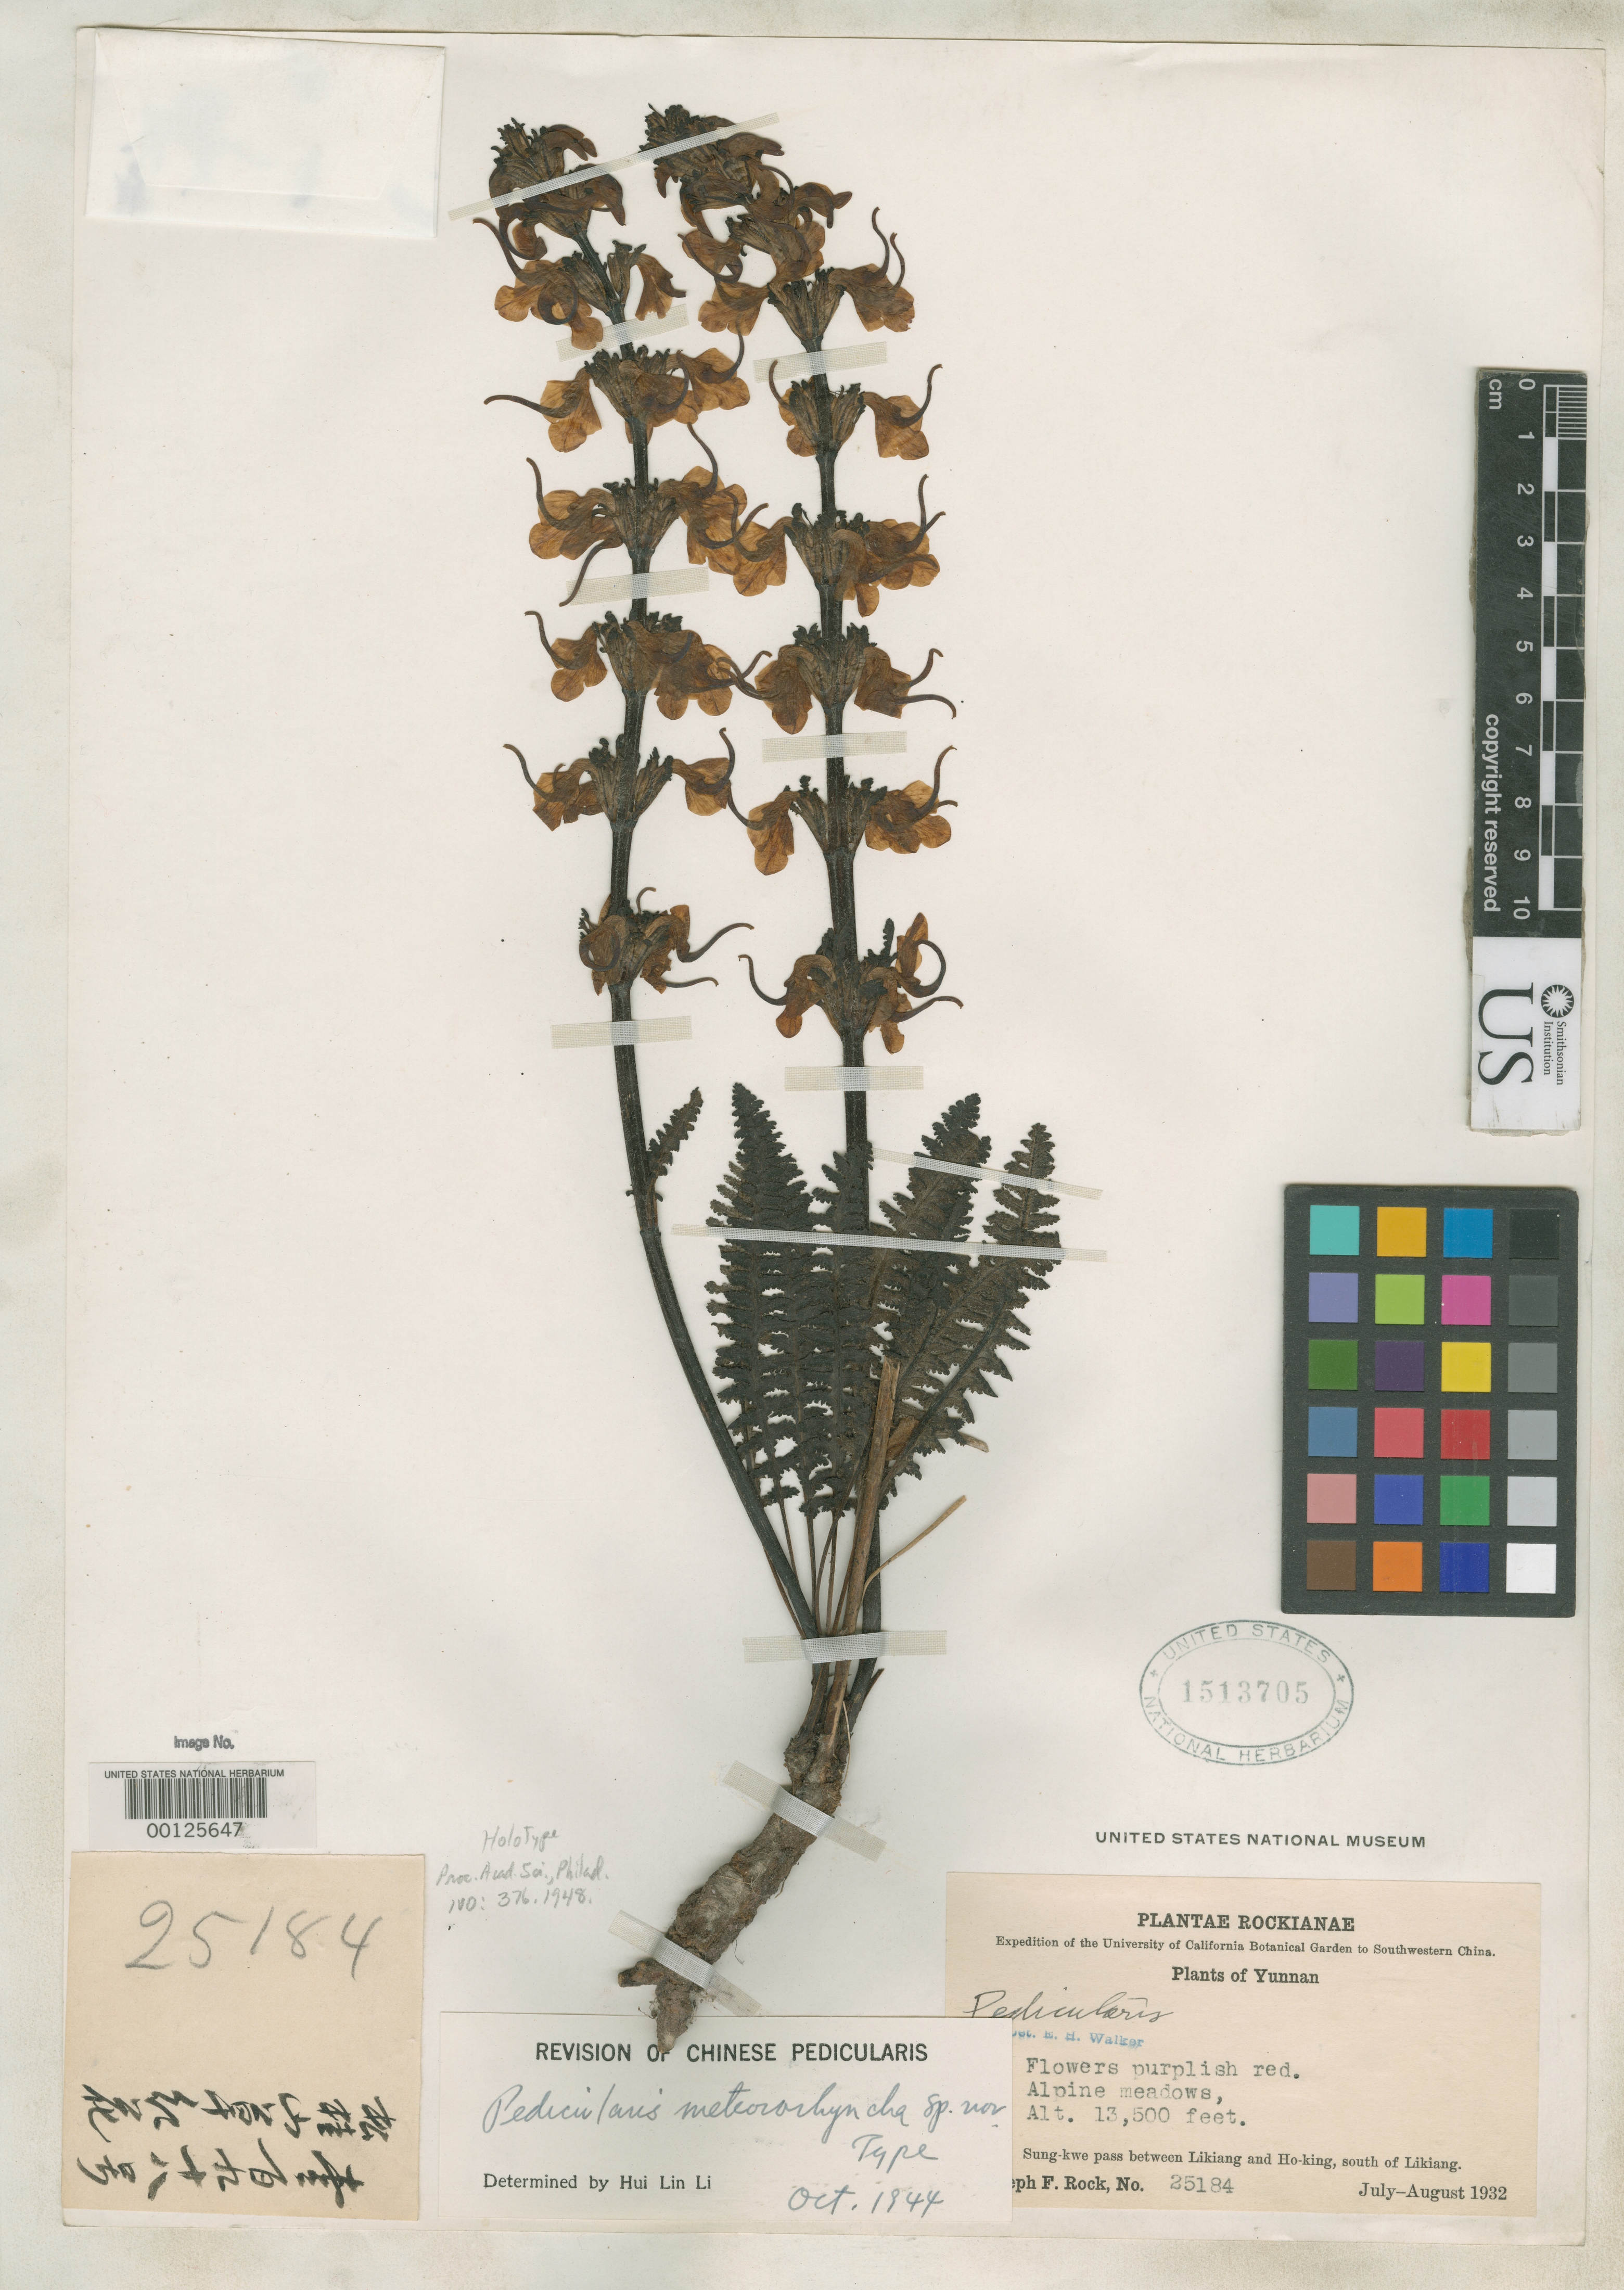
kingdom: Plantae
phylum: Tracheophyta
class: Magnoliopsida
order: Lamiales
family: Orobanchaceae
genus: Pedicularis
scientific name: Pedicularis meteororhyncha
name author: H.L. Li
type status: Holotype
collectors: J. F. Rock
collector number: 25184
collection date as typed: Jul 1932 to -- Aug 1932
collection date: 1932-07/1932-08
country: China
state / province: Yunnan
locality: Sung-kwe Pass between Likiang and Hoking, south of Likiang.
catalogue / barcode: US 1513705